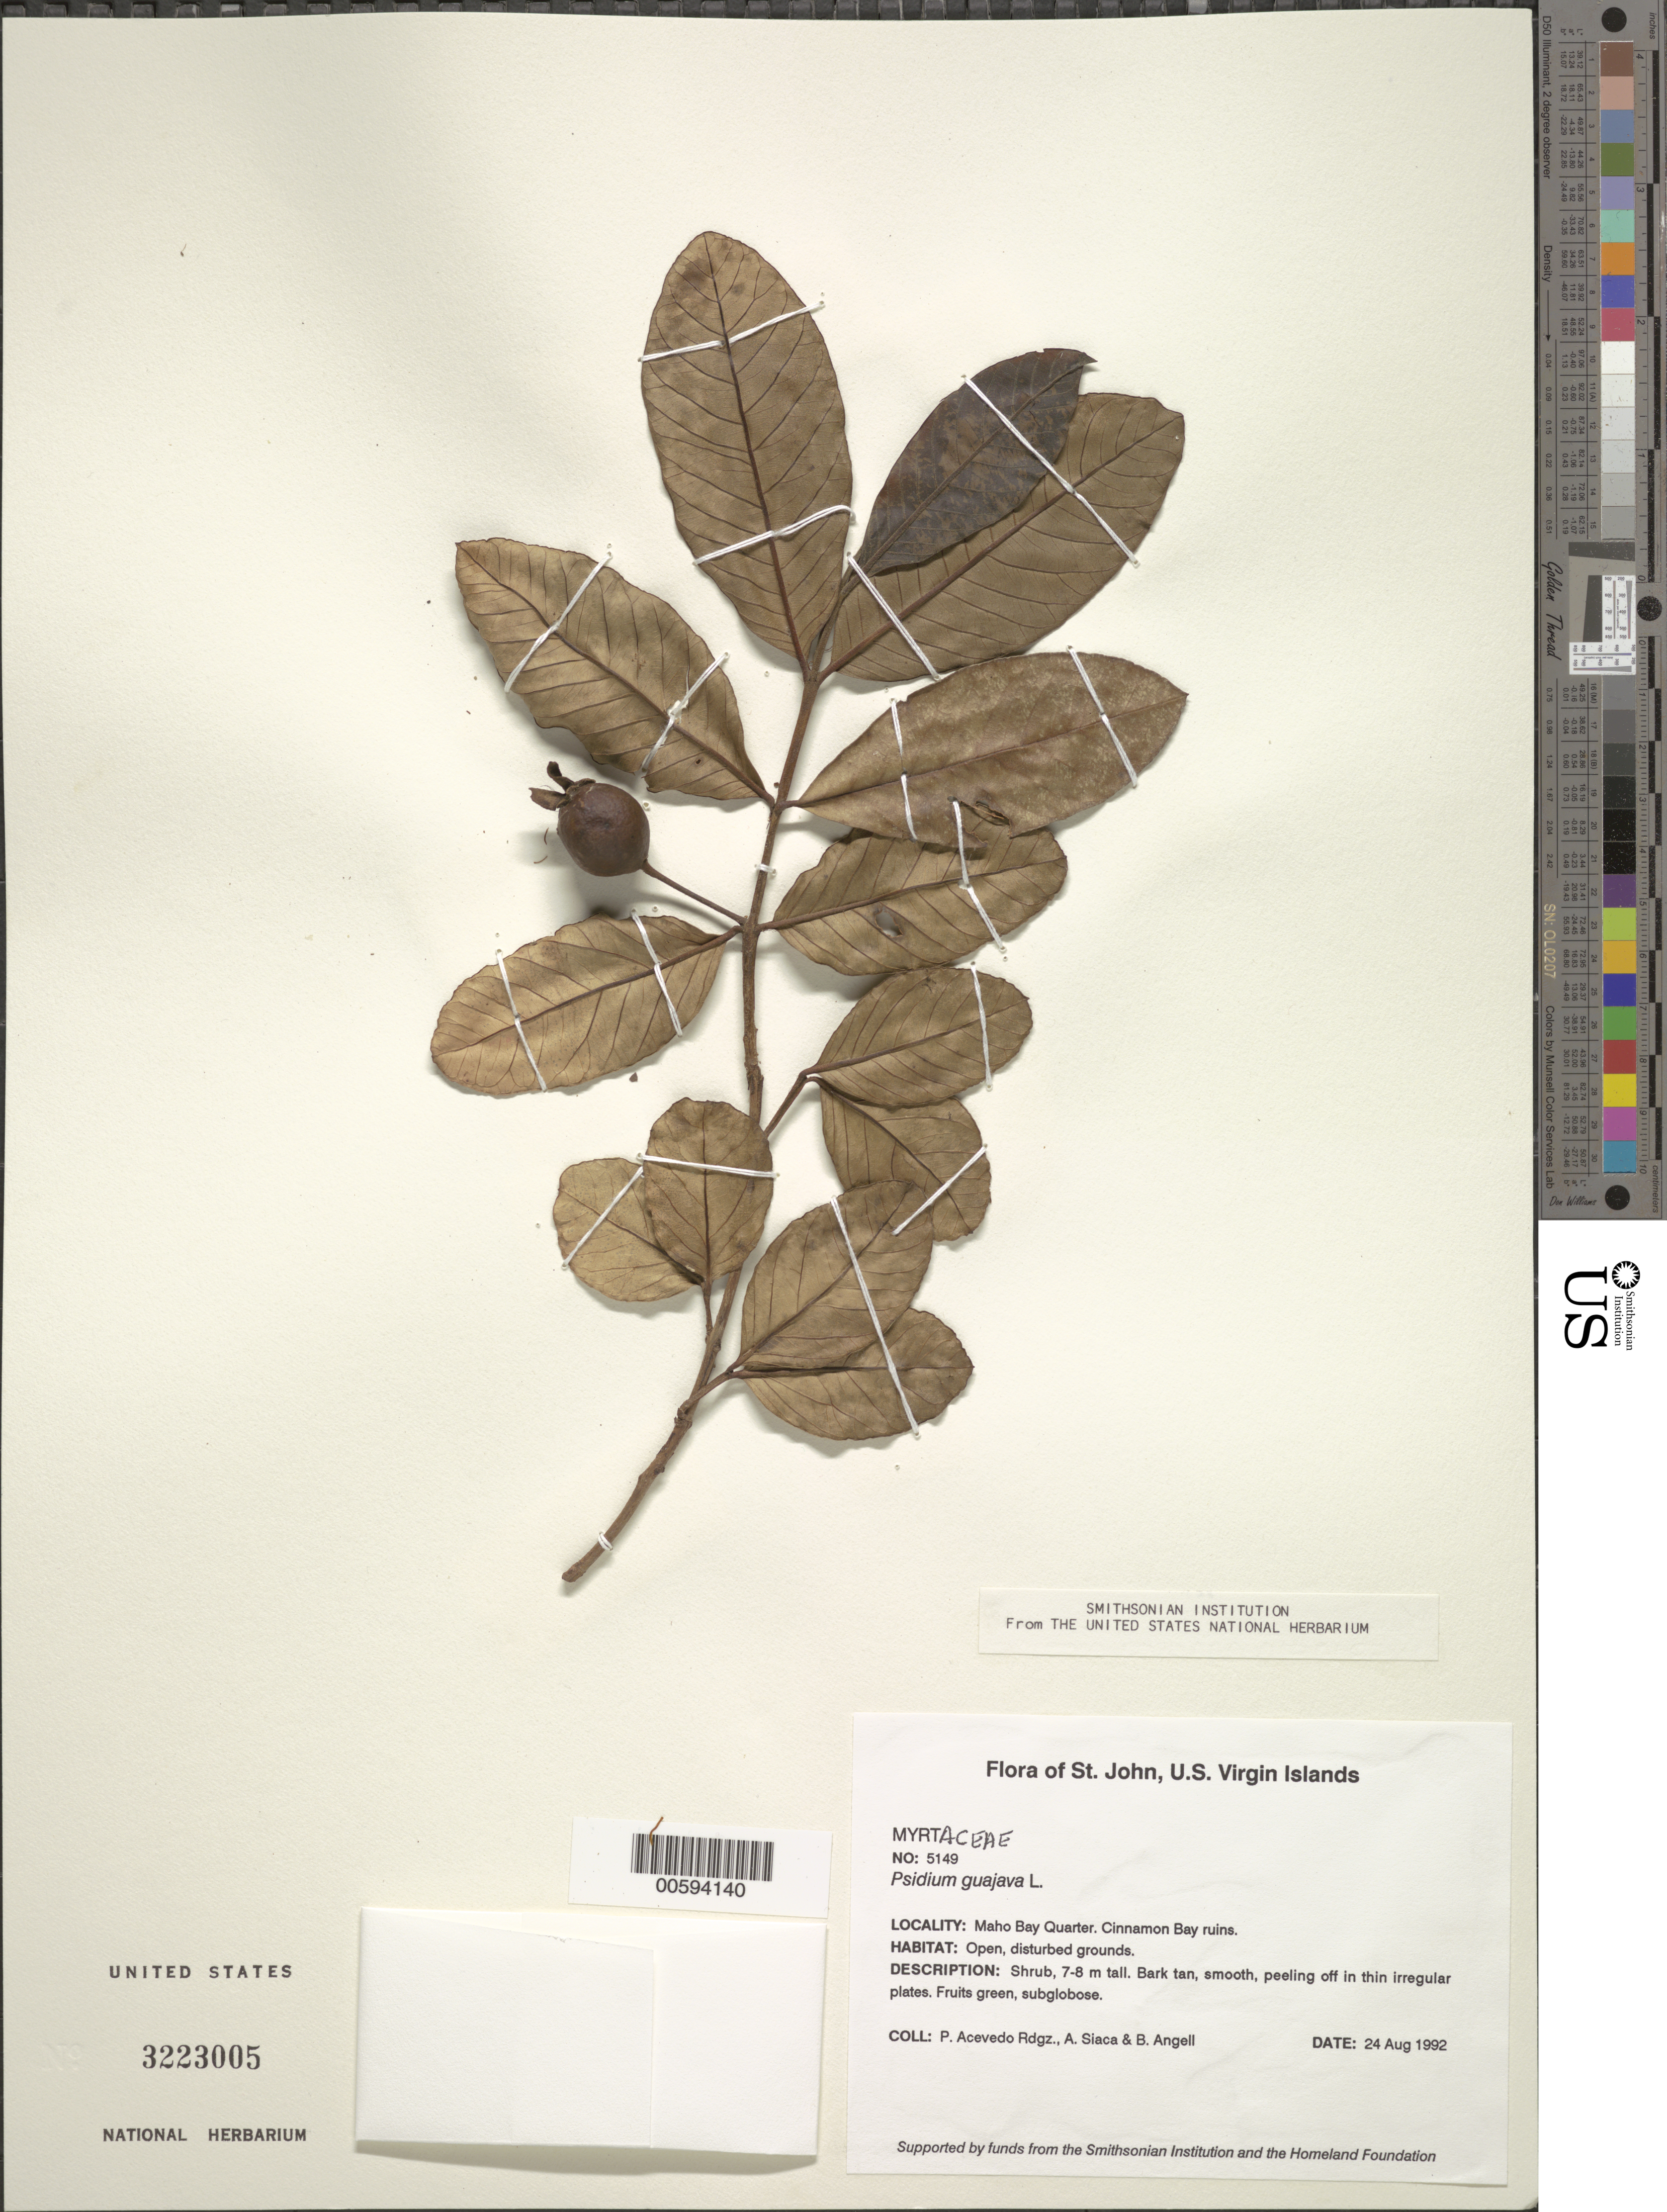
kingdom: Plantae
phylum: Tracheophyta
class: Magnoliopsida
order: Myrtales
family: Myrtaceae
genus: Psidium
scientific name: Psidium guajava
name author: L.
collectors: P. Acevedo-Rodr., A. Siaca & Bobbi Angell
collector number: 5149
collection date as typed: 24 Aug 1992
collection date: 1992-08-24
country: U.S. Virgin Islands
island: St. John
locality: Maho Bay Quarter. Cinnamon Bay ruins.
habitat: Open, disturbed grounds.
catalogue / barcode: US 3223005